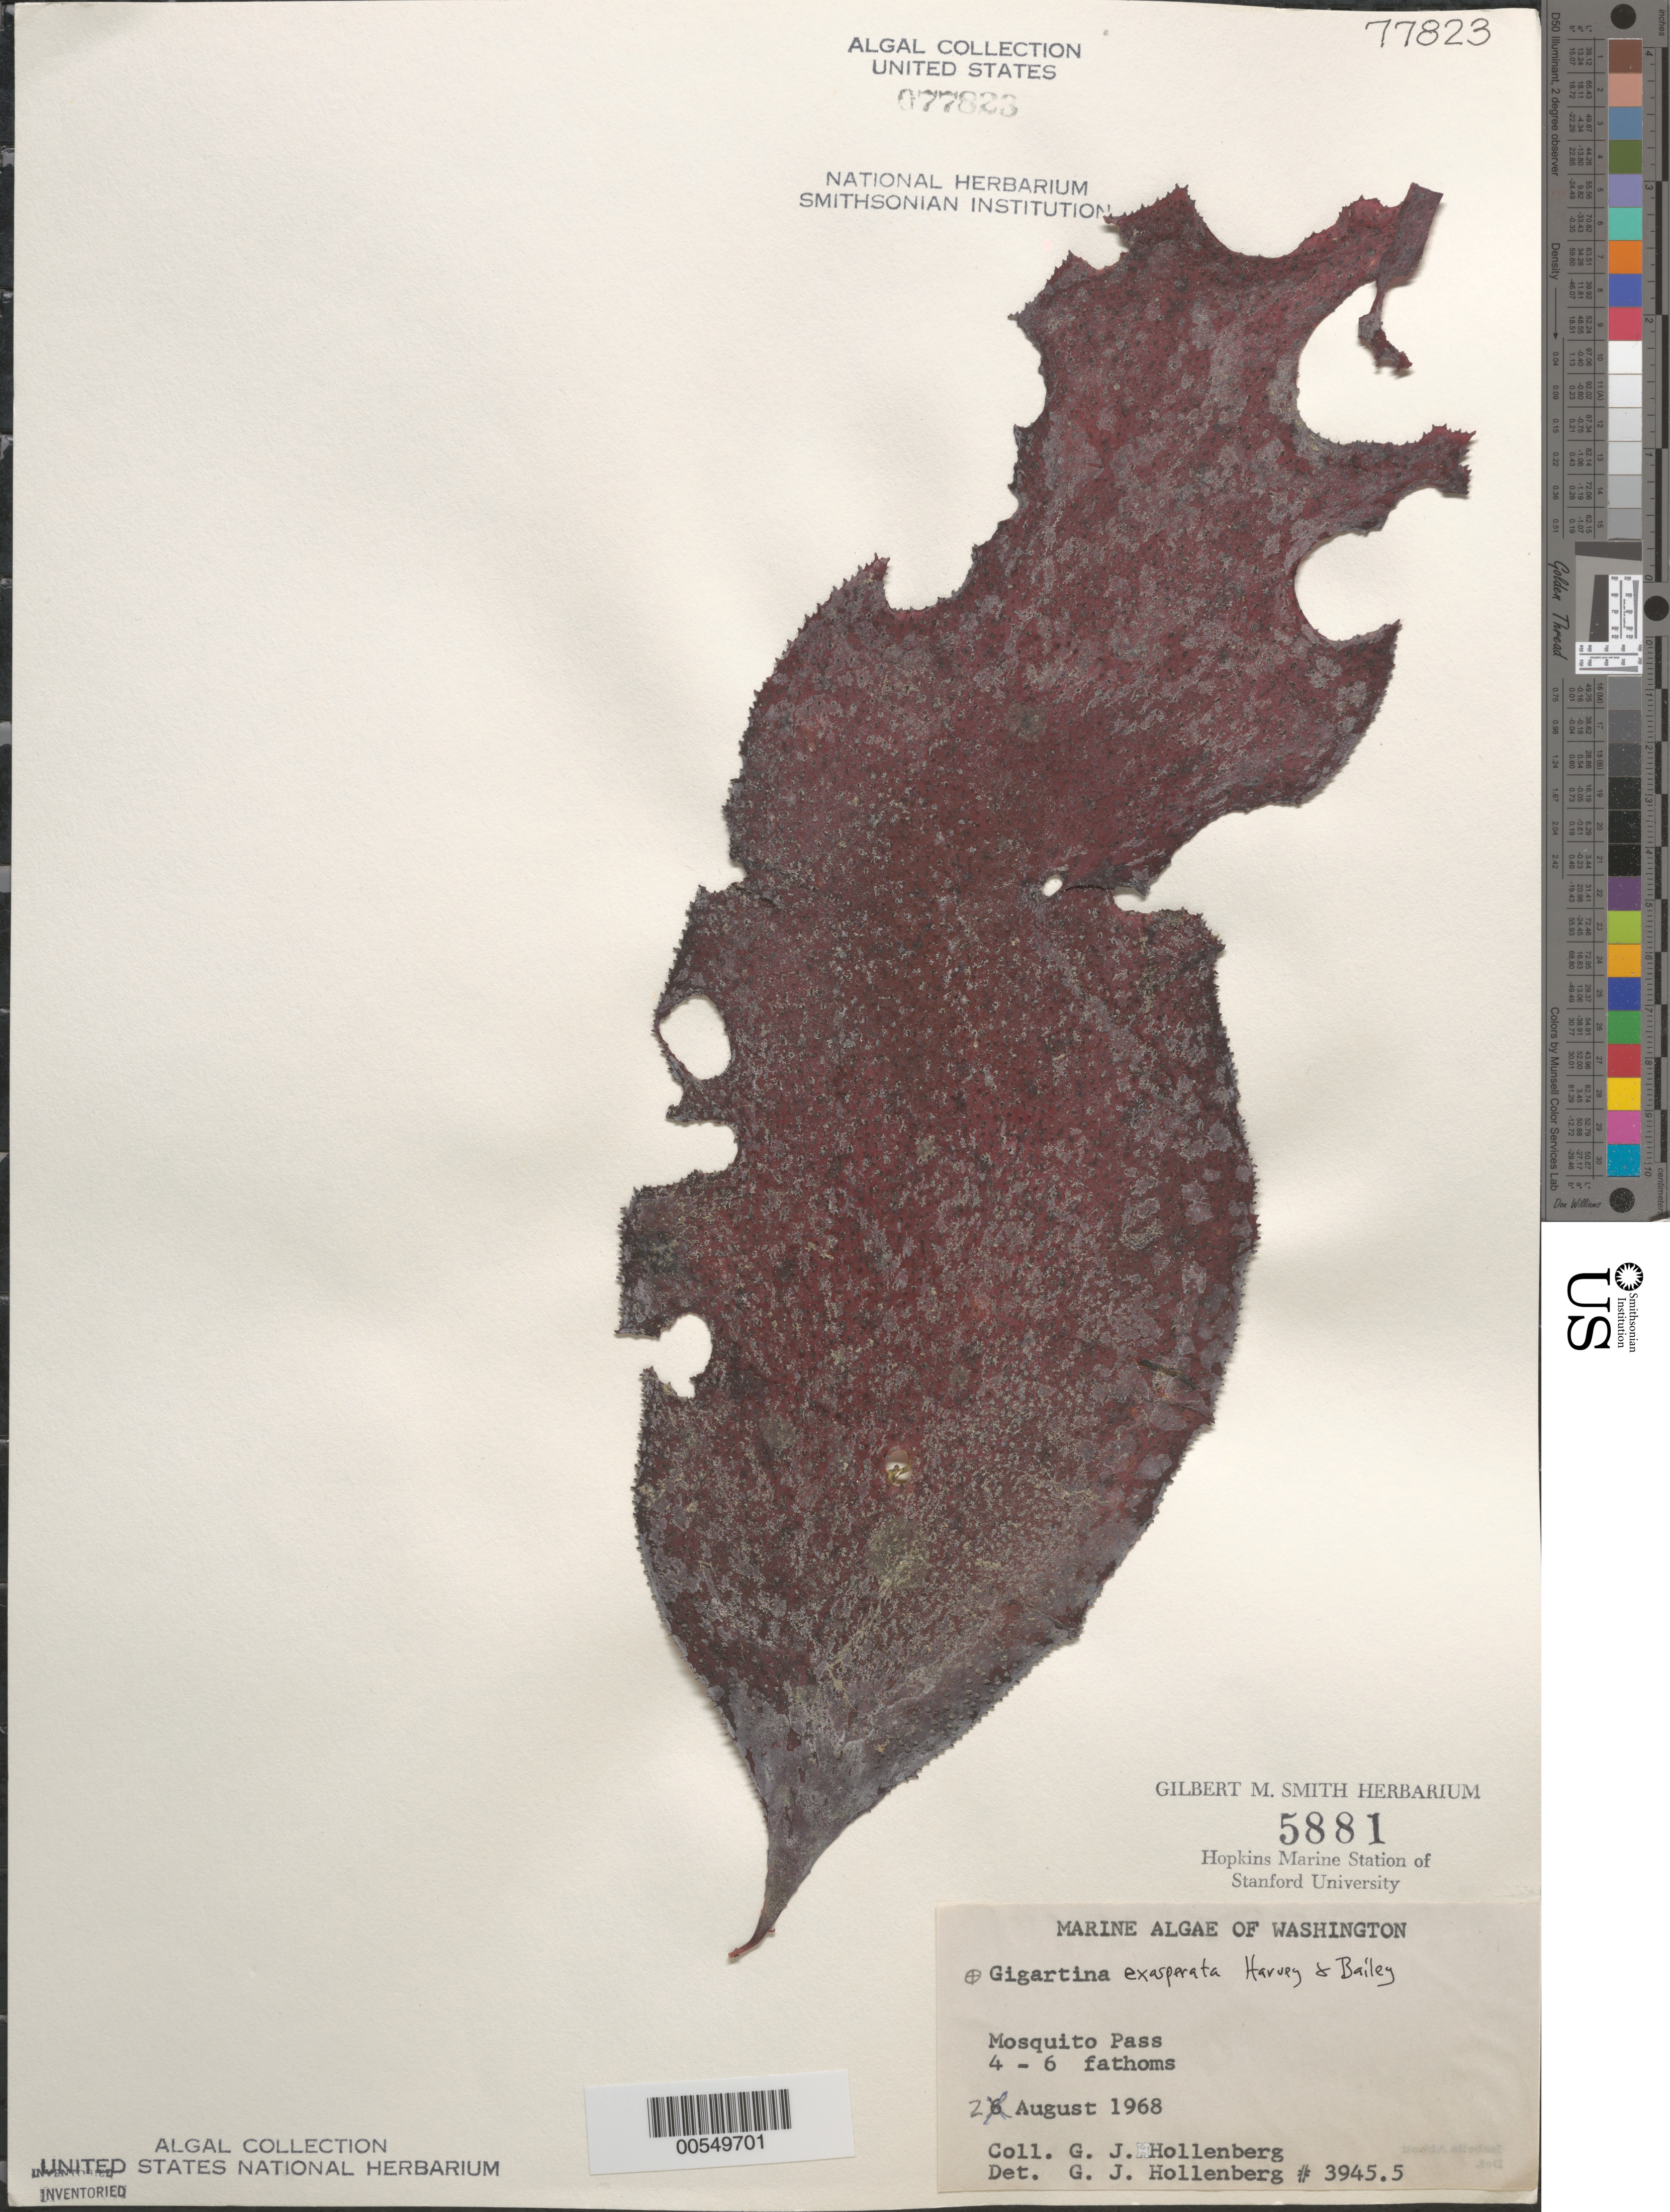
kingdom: Plantae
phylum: Rhodophyta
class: Florideophyceae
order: Gigartinales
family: Gigartinaceae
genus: Chondracanthus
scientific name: Chondracanthus exasperatus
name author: (Harv. & J. Bailey) J.R. Hughey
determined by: Algae name updating Project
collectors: G. Hollenberg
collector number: GJH 3945.5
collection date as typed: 02 Aug 1968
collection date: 1968-08-02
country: United States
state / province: Washington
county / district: San Juan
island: San Juan Islands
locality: Mosquito Pass, north of San Juan Island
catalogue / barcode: US 77823